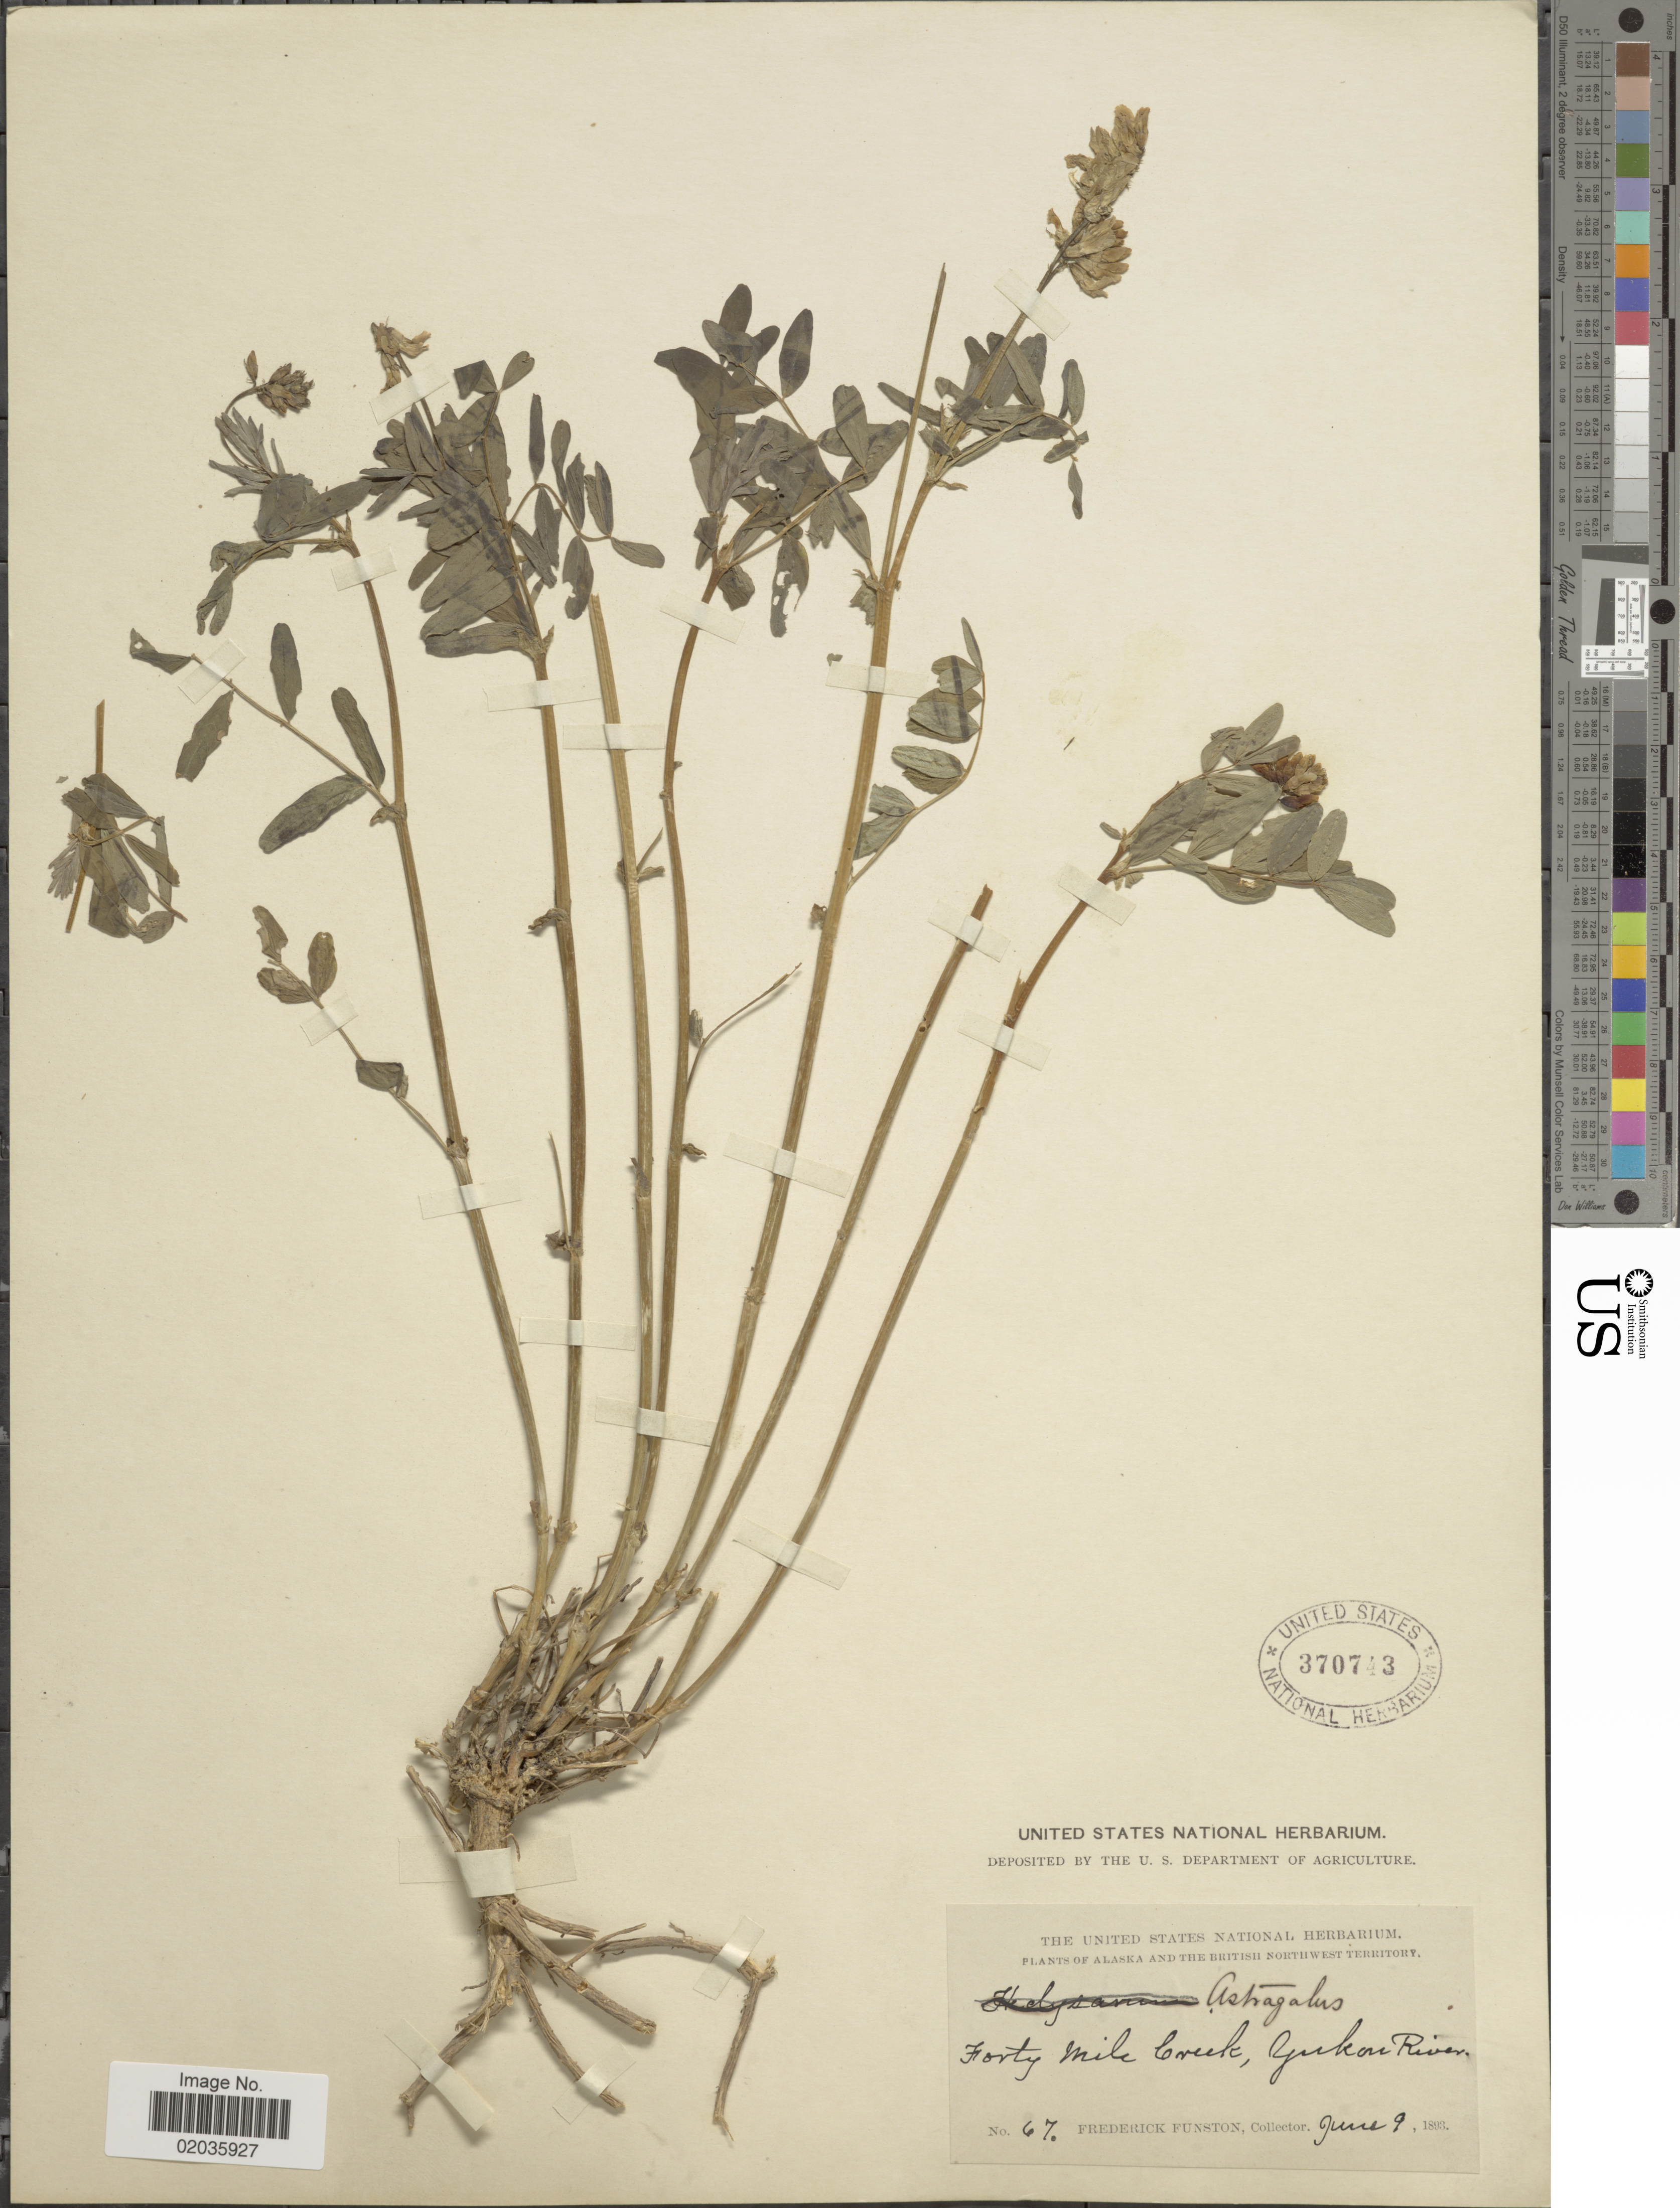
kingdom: Plantae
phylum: Tracheophyta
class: Magnoliopsida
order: Fabales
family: Fabaceae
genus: Astragalus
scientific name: Astragalus sp.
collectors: F. Funston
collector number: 67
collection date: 1893-06-09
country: Canada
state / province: Yukon Territory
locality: Forty Mile Creek, Yukon River. Alaska and the British northwest Territory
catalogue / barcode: US 370743